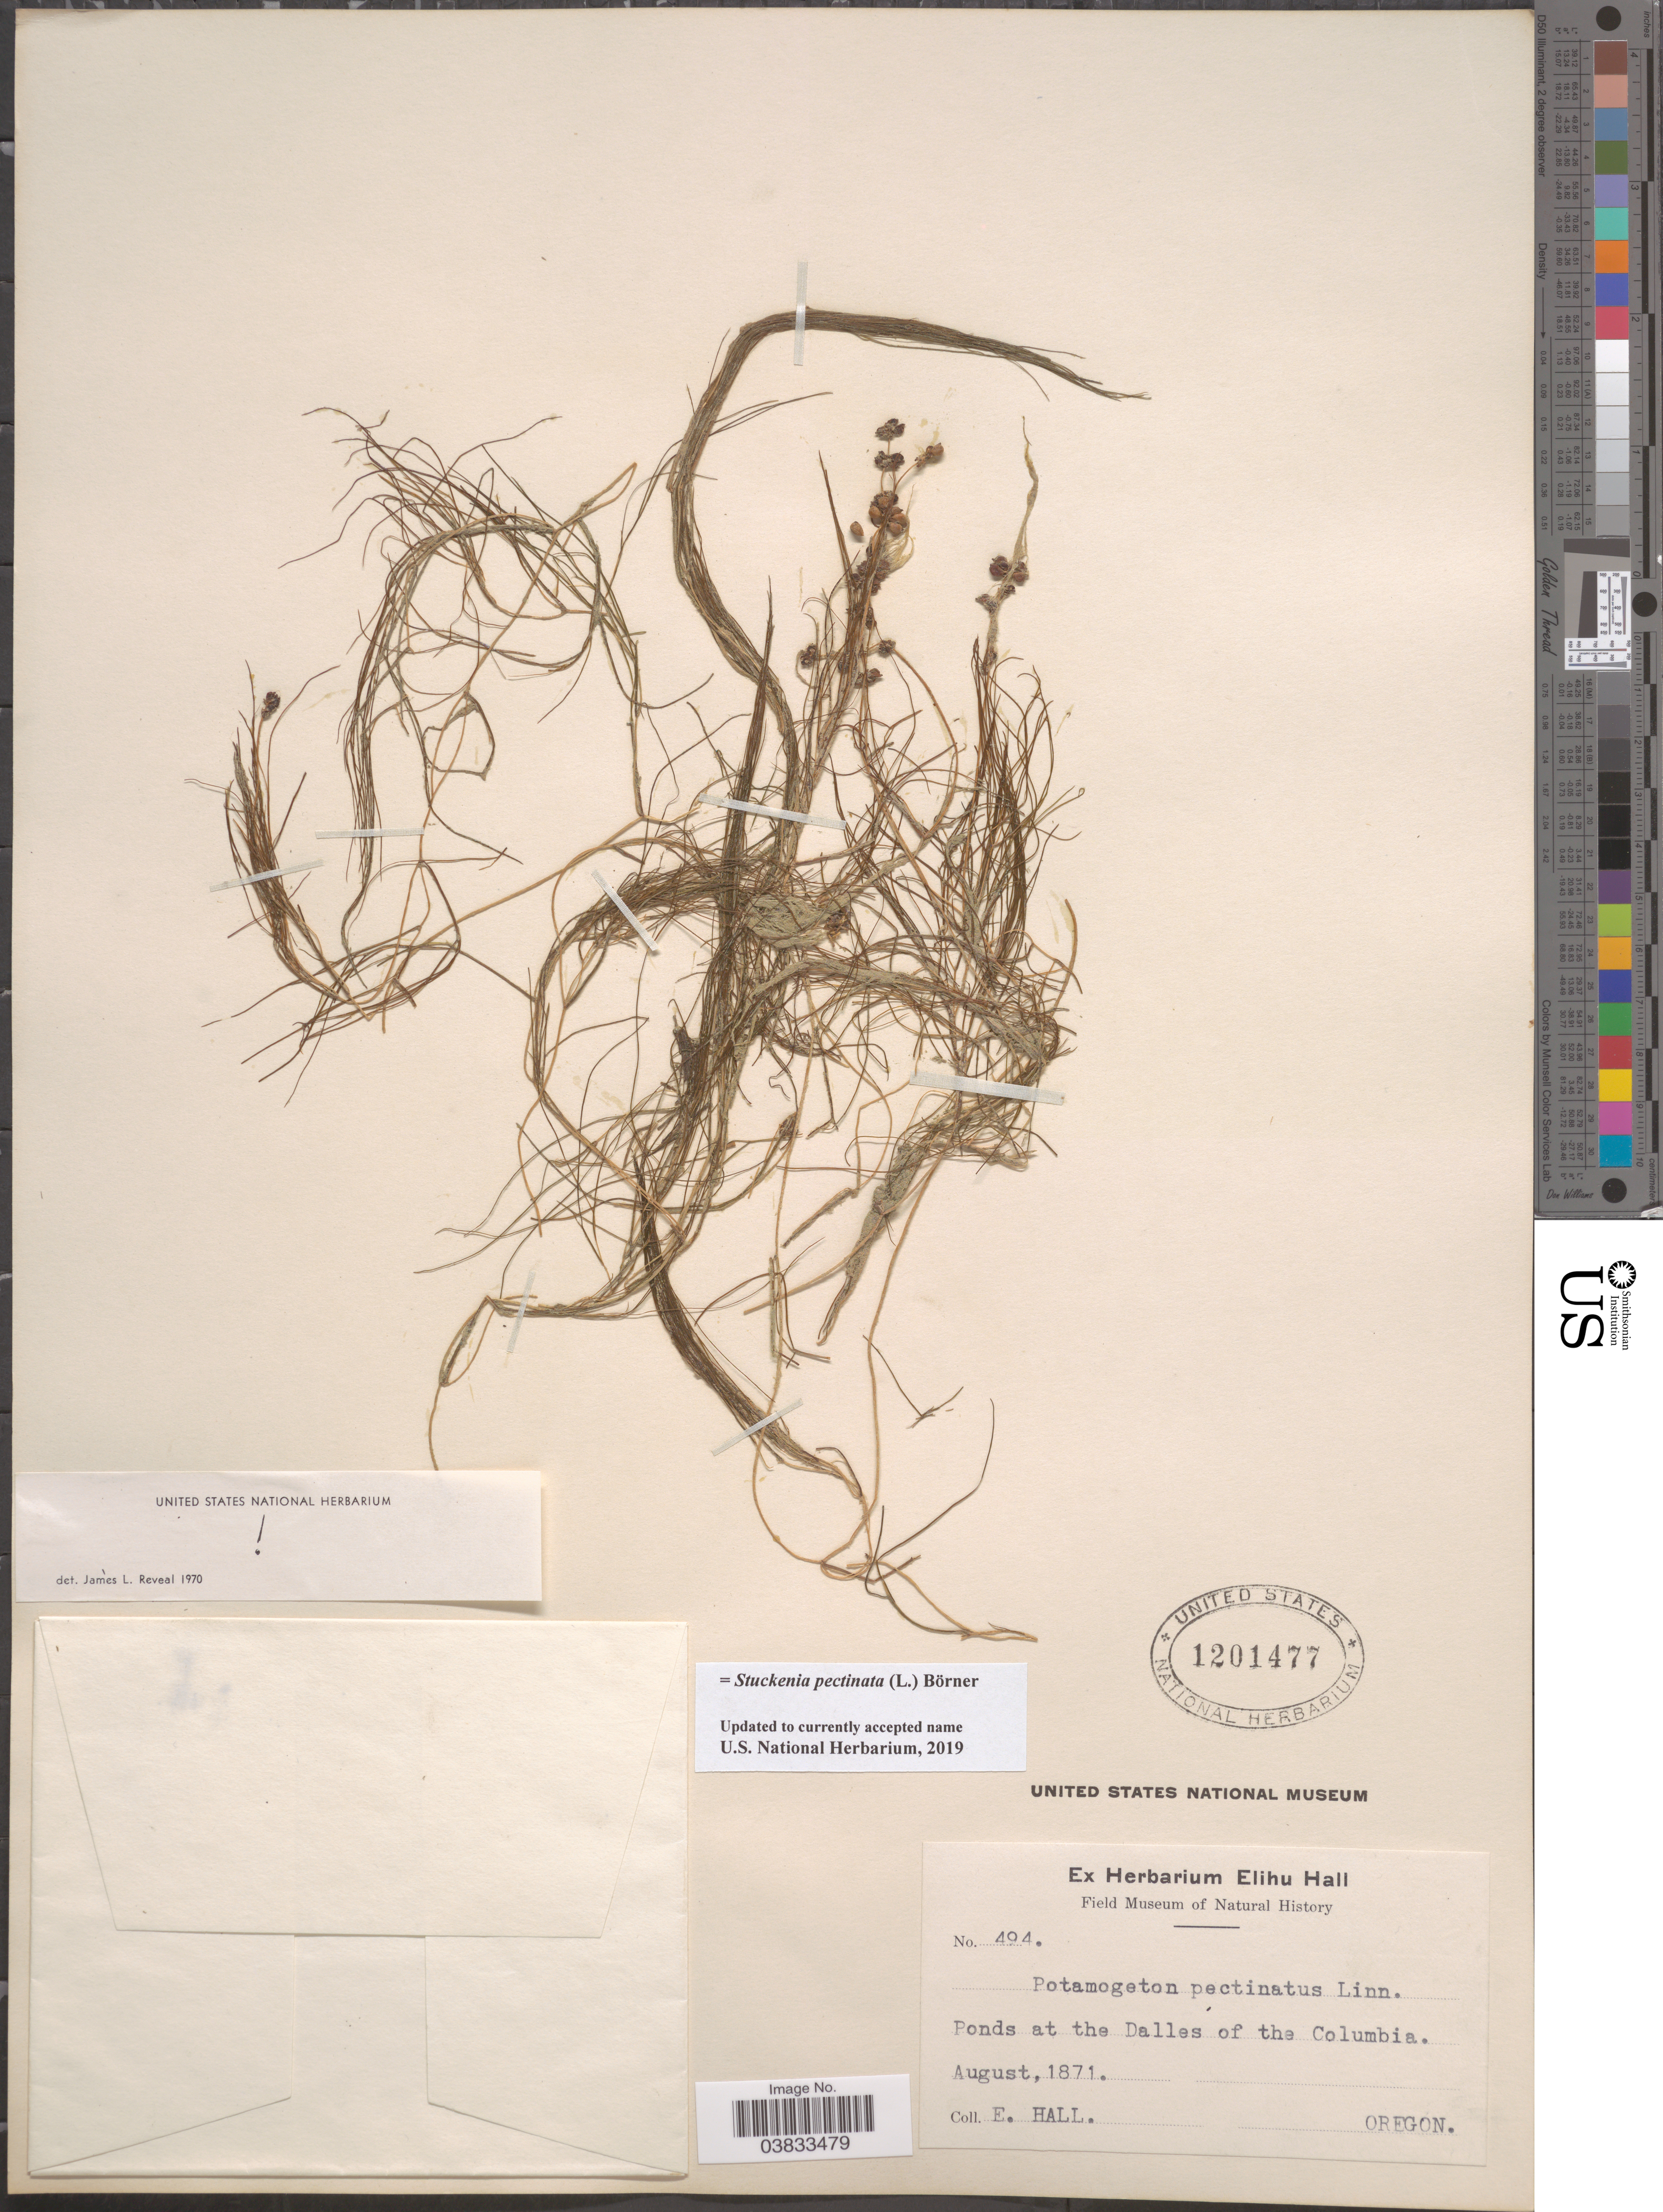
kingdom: Plantae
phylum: Tracheophyta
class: Liliopsida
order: Alismatales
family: Potamogetonaceae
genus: Stuckenia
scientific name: Stuckenia pectinata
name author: (L.) Börner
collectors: E. Hall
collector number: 494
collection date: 1871-08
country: United States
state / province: Oregon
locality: Ponds at the Dalles of the Columbia.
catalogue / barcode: US 1201477